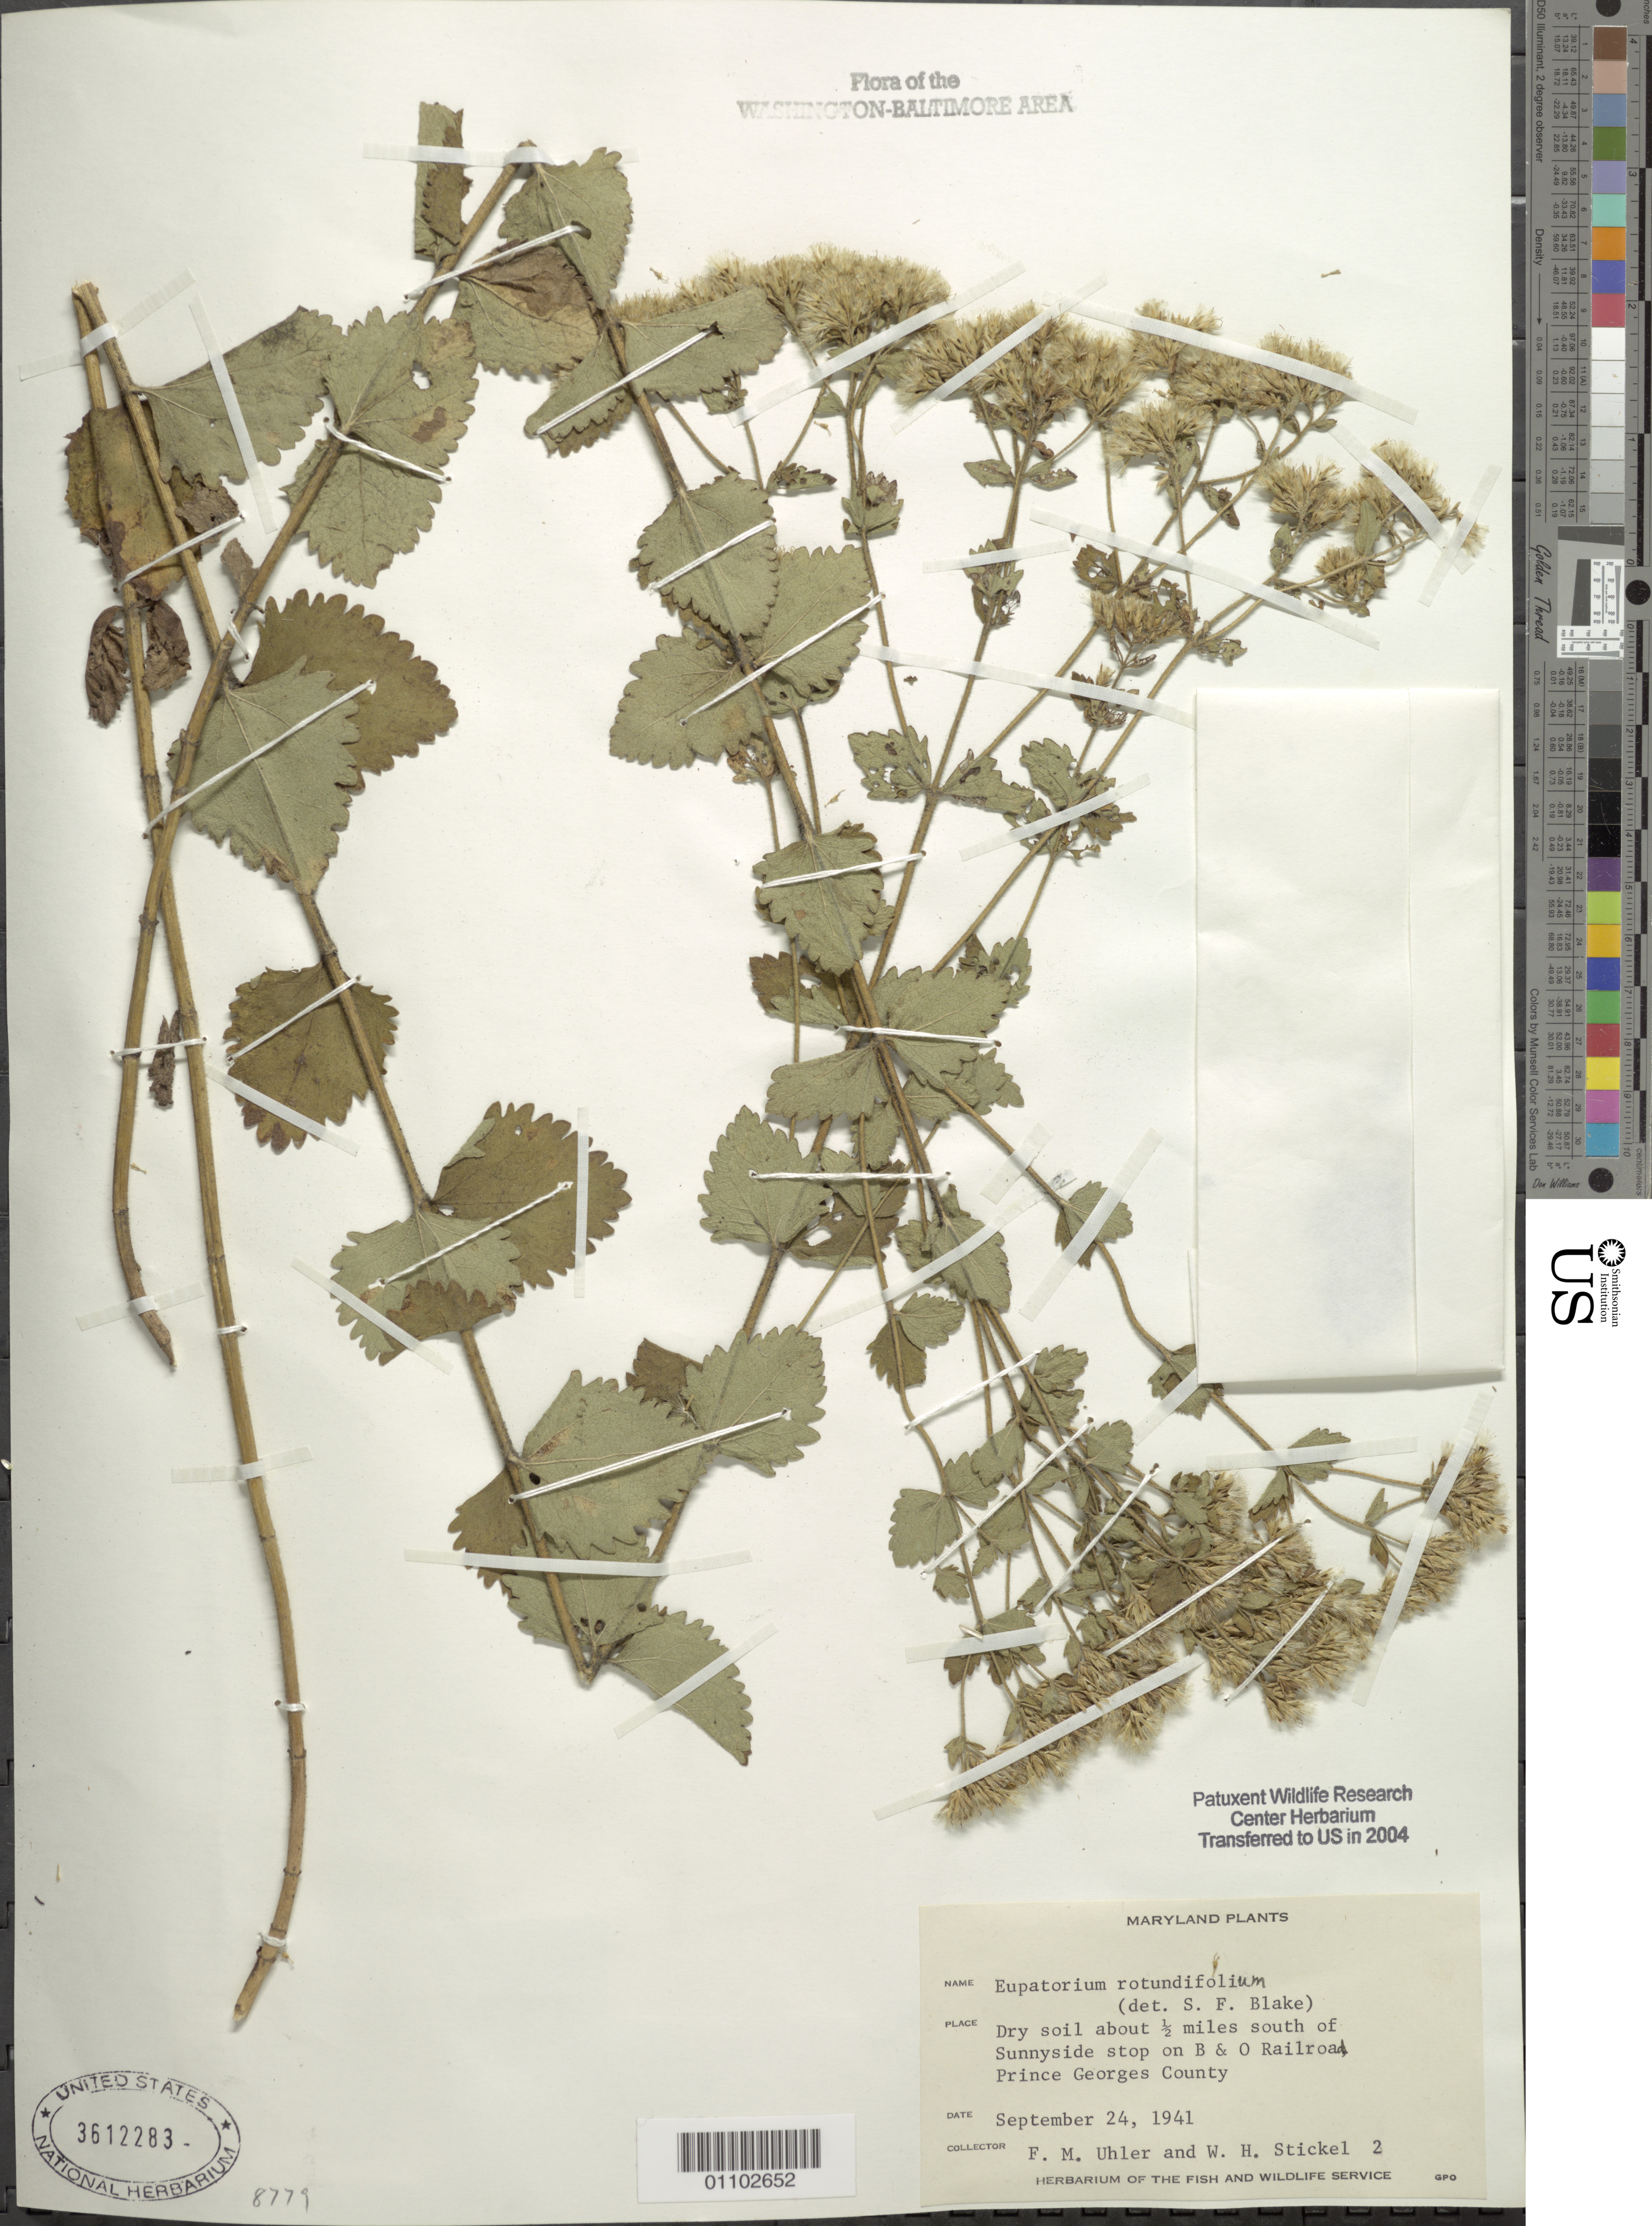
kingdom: Plantae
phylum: Tracheophyta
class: Magnoliopsida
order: Asterales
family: Asteraceae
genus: Eupatorium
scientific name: Eupatorium rotundifolium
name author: L.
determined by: Blake, Sydney F.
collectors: F. Uhler & W. Stickel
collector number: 2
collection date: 1941-09-24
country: United States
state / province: Maryland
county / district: Prince George's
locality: About 1/2 miles south of Sunnyside stop on B & O Railroad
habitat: Dry soil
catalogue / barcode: US 3612283